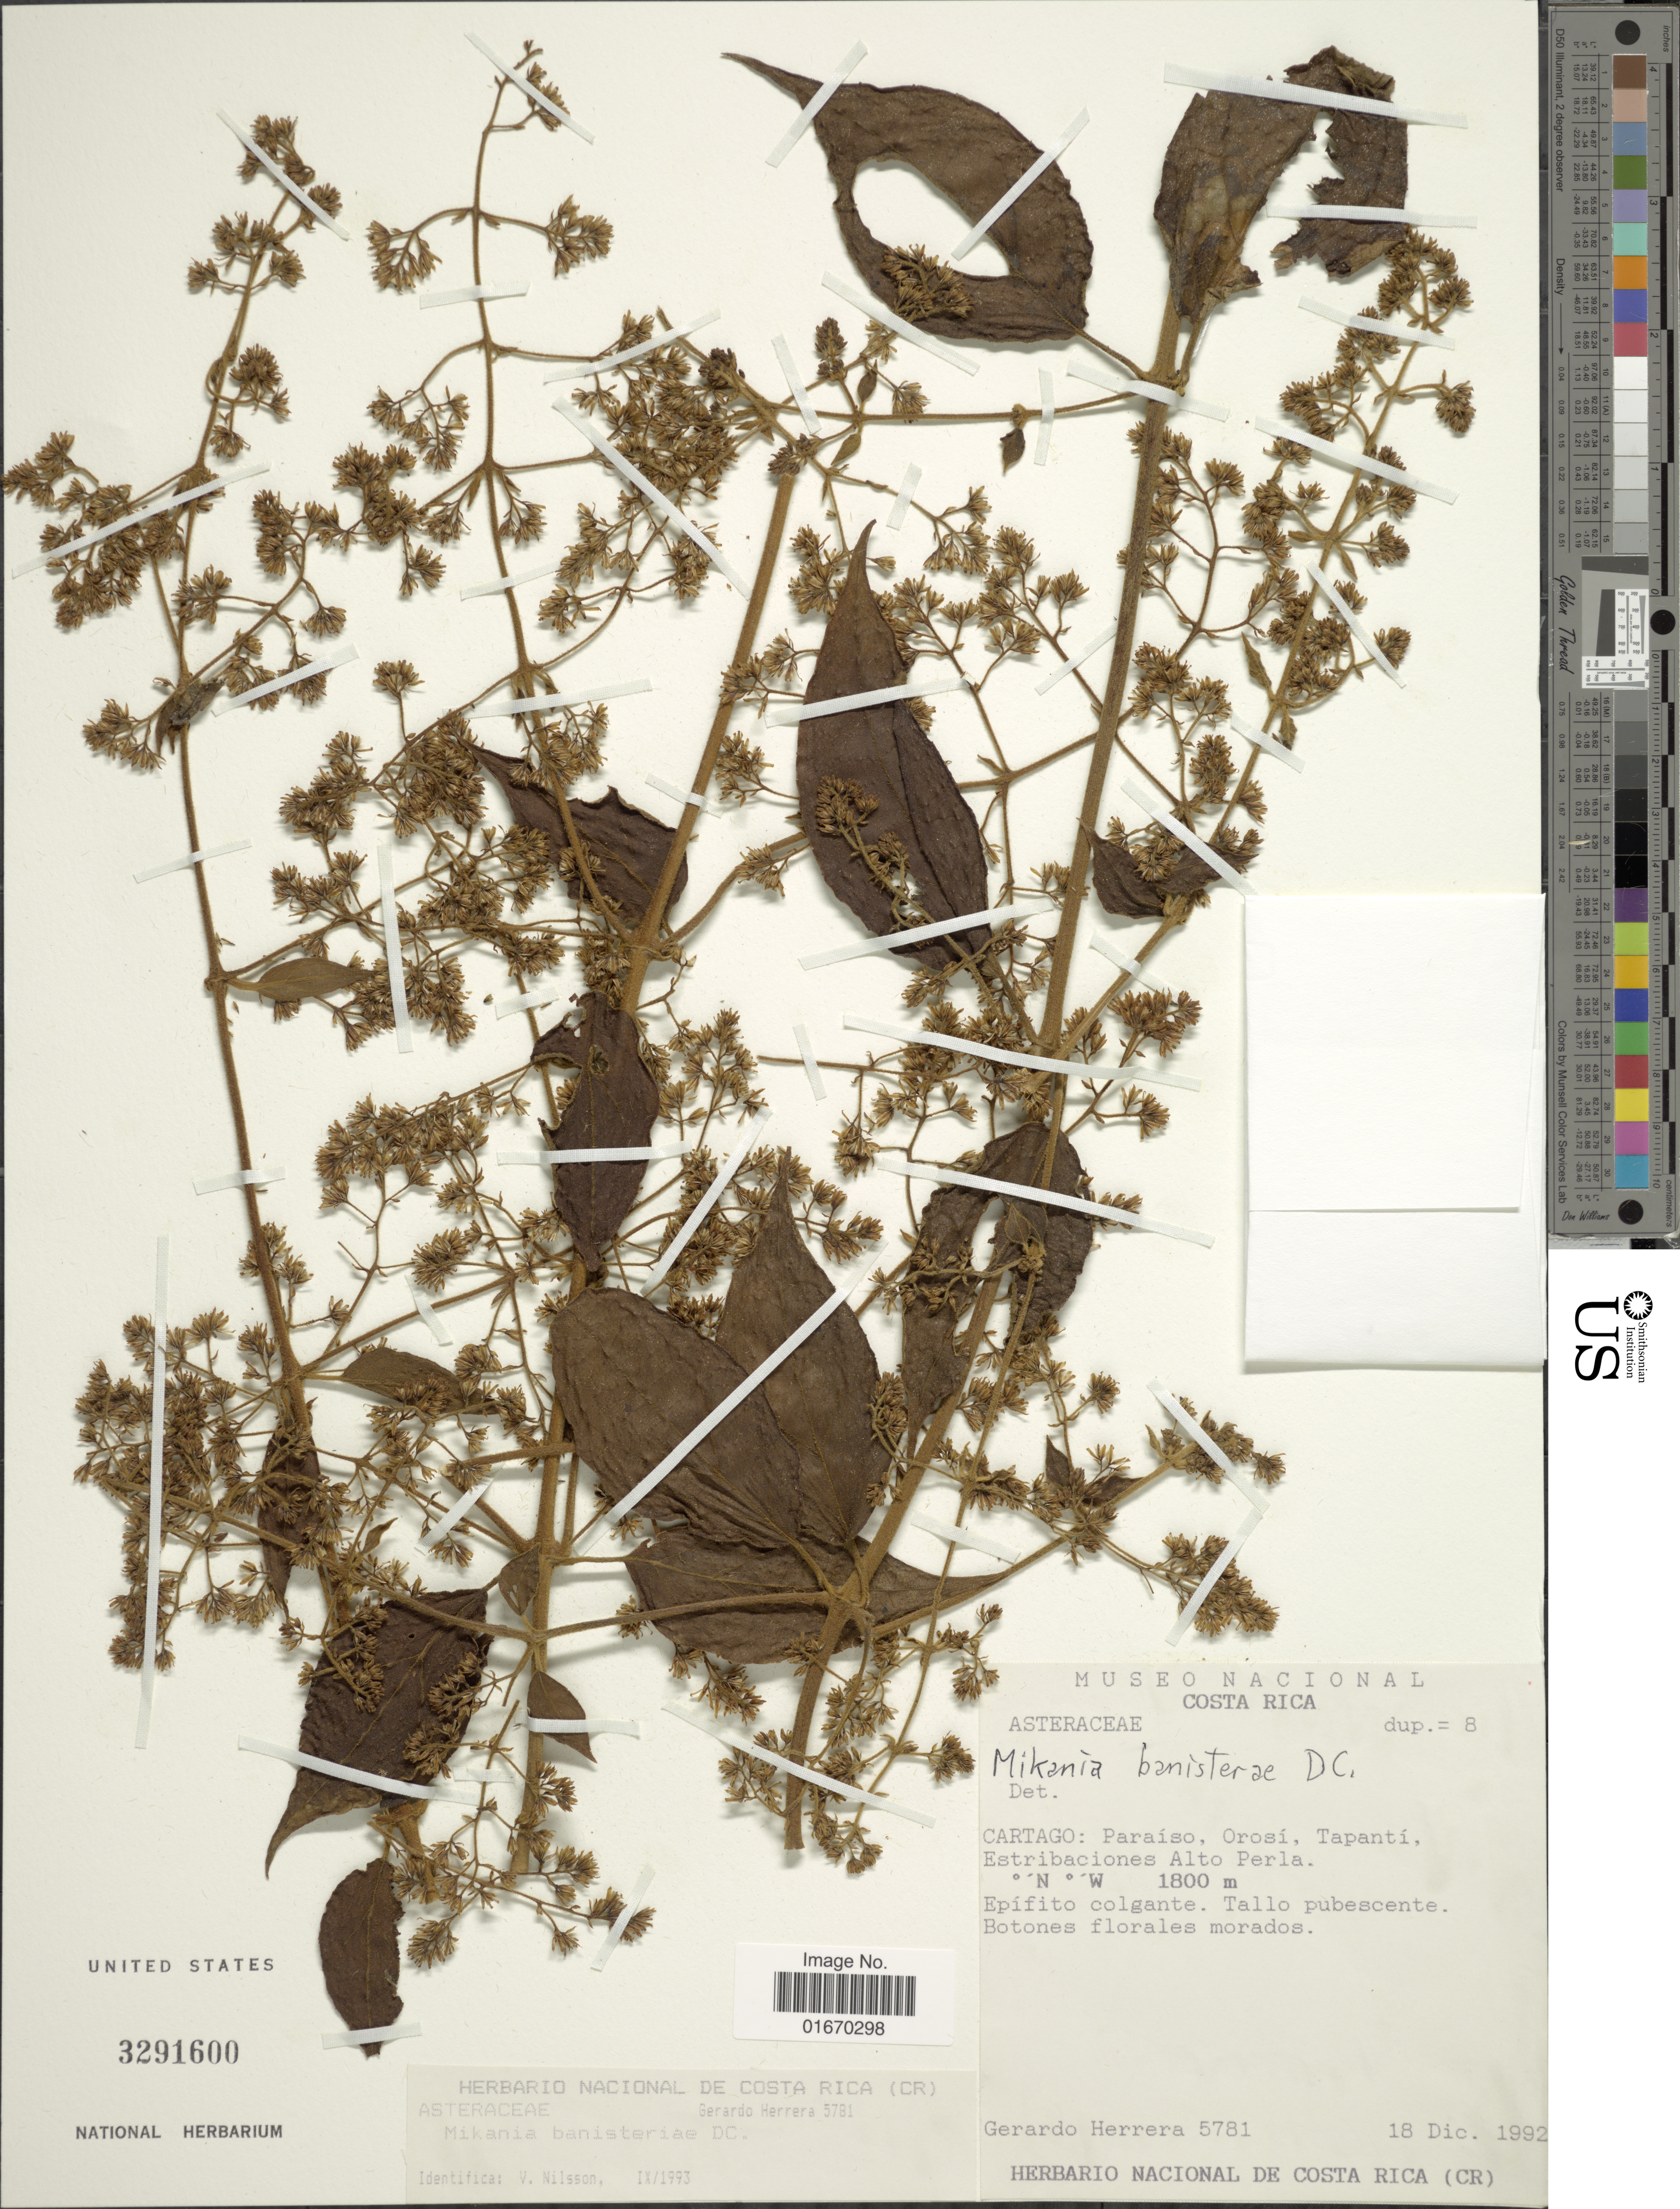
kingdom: Plantae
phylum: Tracheophyta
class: Magnoliopsida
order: Asterales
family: Asteraceae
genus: Mikania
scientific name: Mikania banisteriae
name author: DC.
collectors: G. Herrera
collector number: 5781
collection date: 1992-12-18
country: Costa Rica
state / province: Cartago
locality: Paraiso, Orosi, Tapanti, Estribaciones Alto Perla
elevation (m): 1800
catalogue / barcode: US 3291600